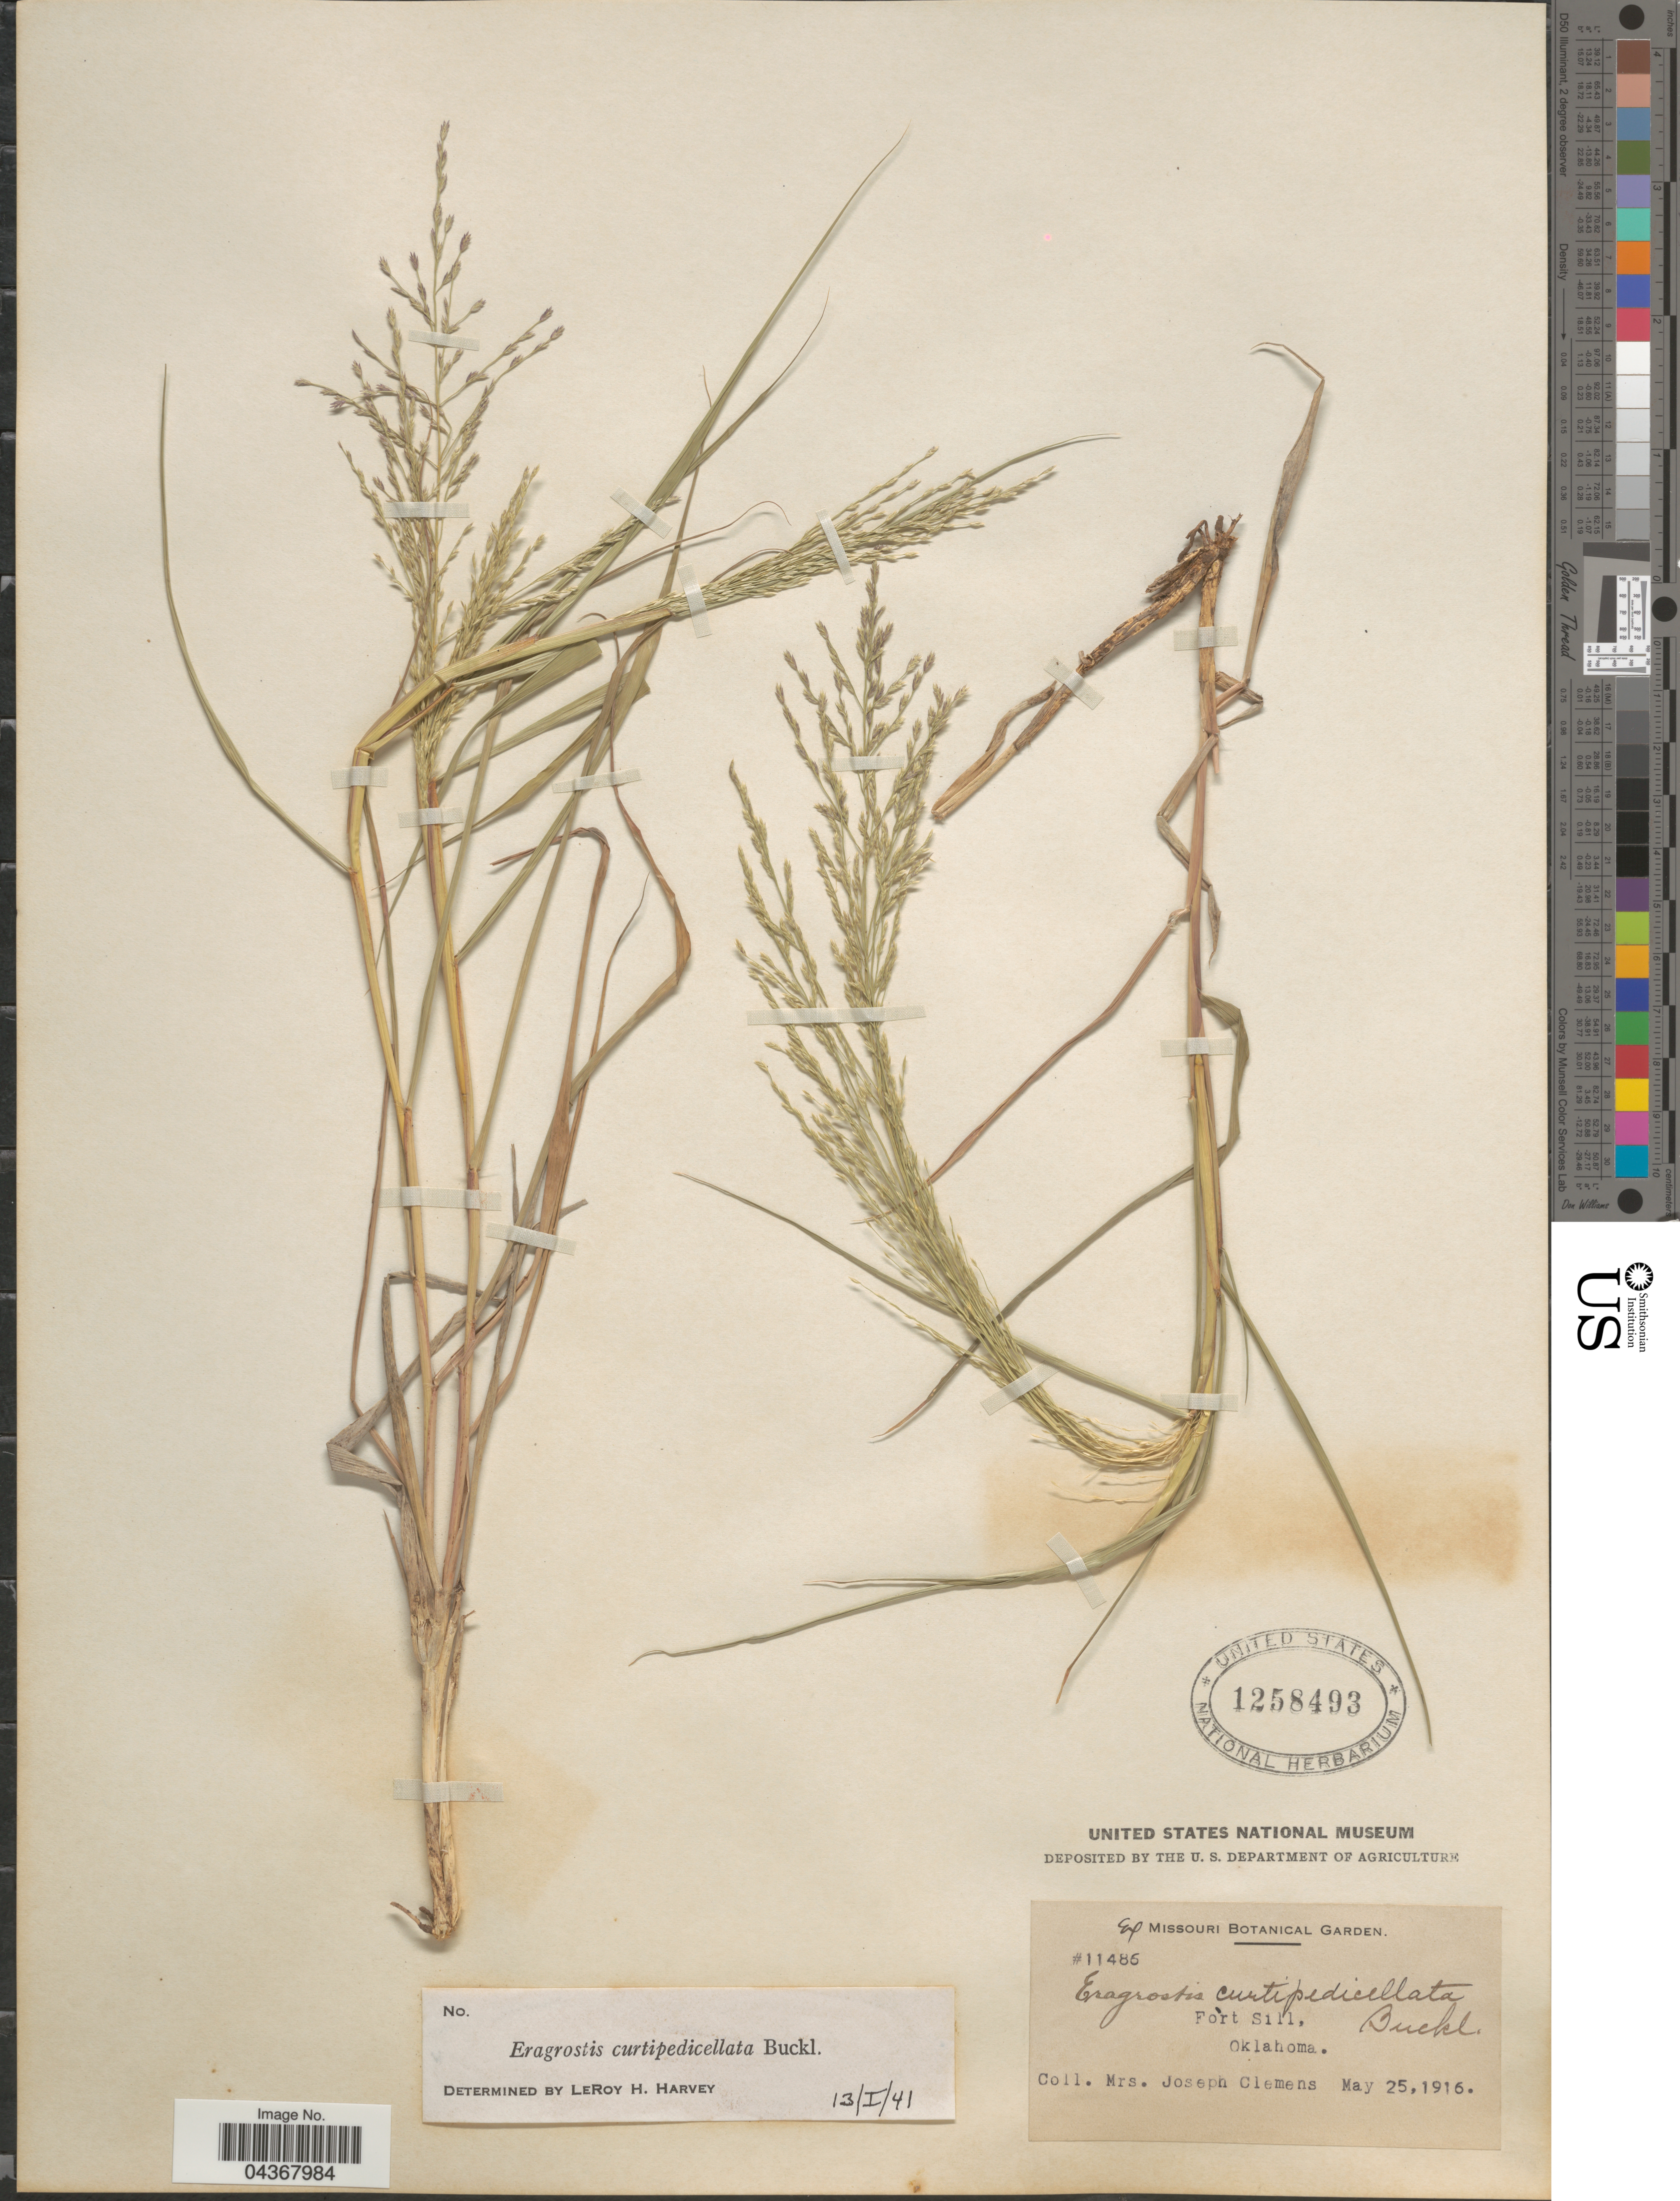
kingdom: Plantae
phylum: Tracheophyta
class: Liliopsida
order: Poales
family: Poaceae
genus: Eragrostis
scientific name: Eragrostis curtipedicellata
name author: Buckley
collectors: J. Clemens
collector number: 11486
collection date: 1916-05-25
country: United States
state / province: Oklahoma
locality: Fort Sill.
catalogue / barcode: US 1258493